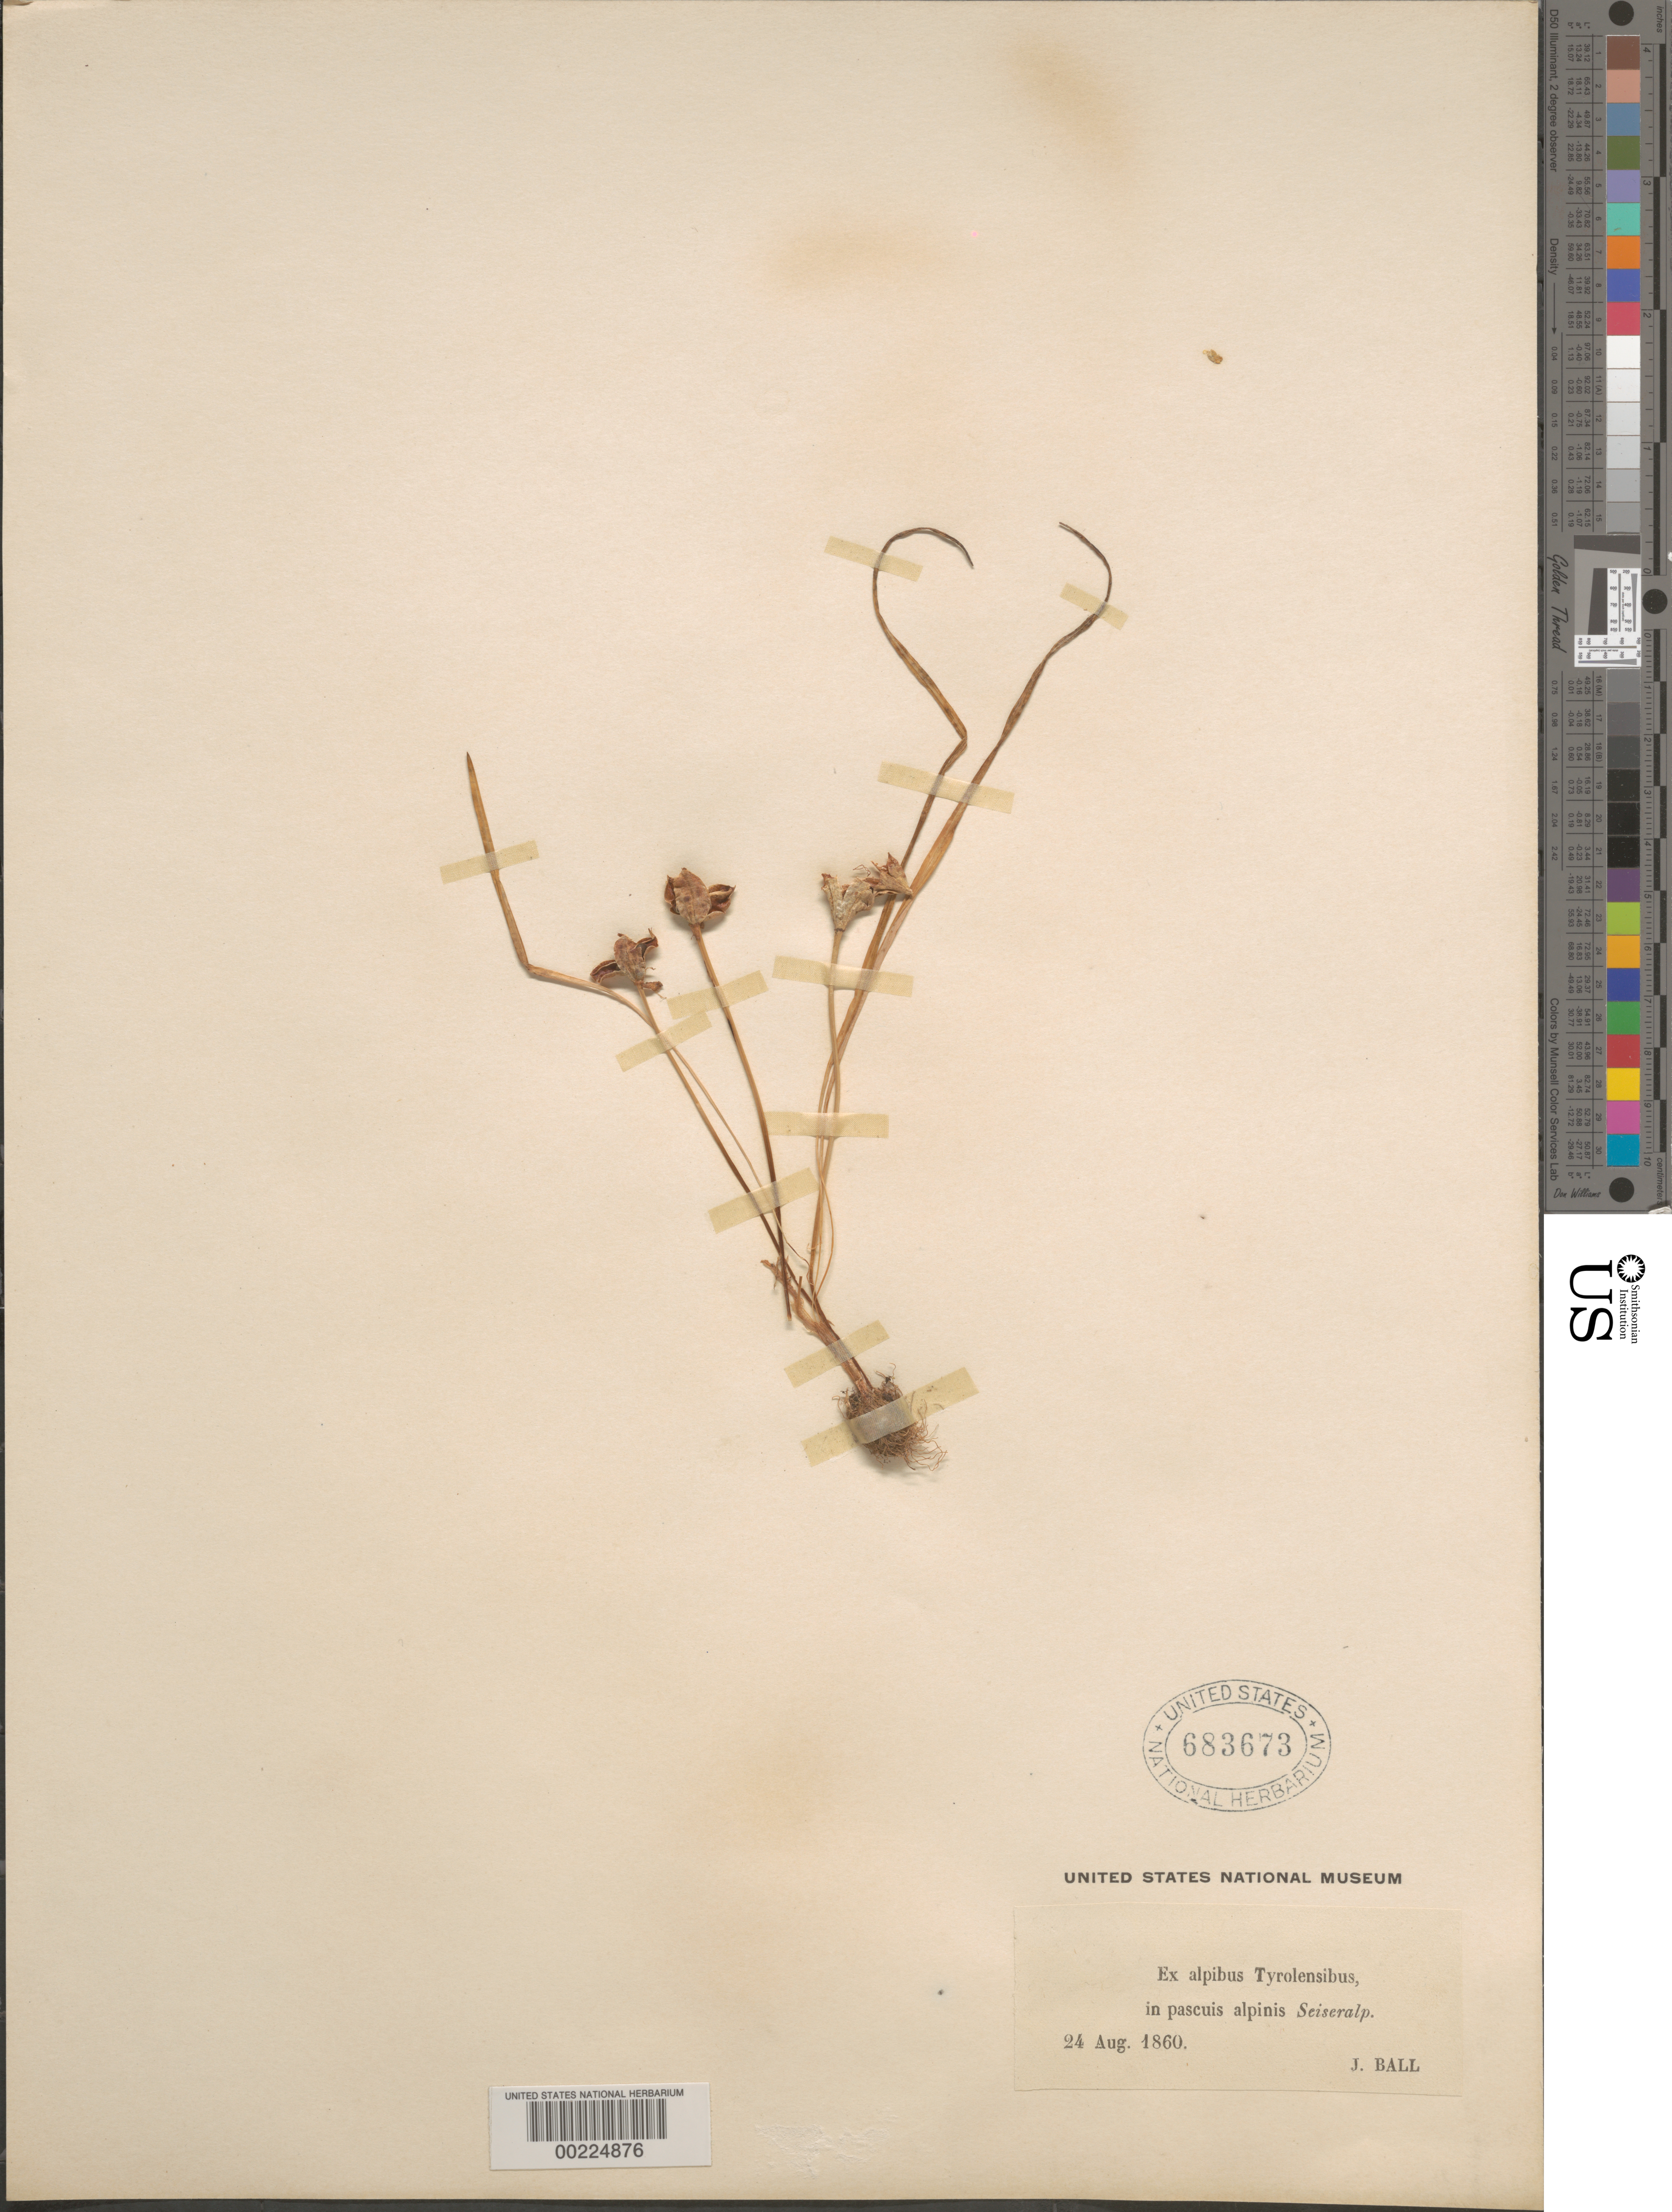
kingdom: Plantae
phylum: Tracheophyta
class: Liliopsida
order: Asparagales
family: Amaryllidaceae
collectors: J. Ball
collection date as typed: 24 Aug 1860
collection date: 1860-08-24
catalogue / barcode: US 683673